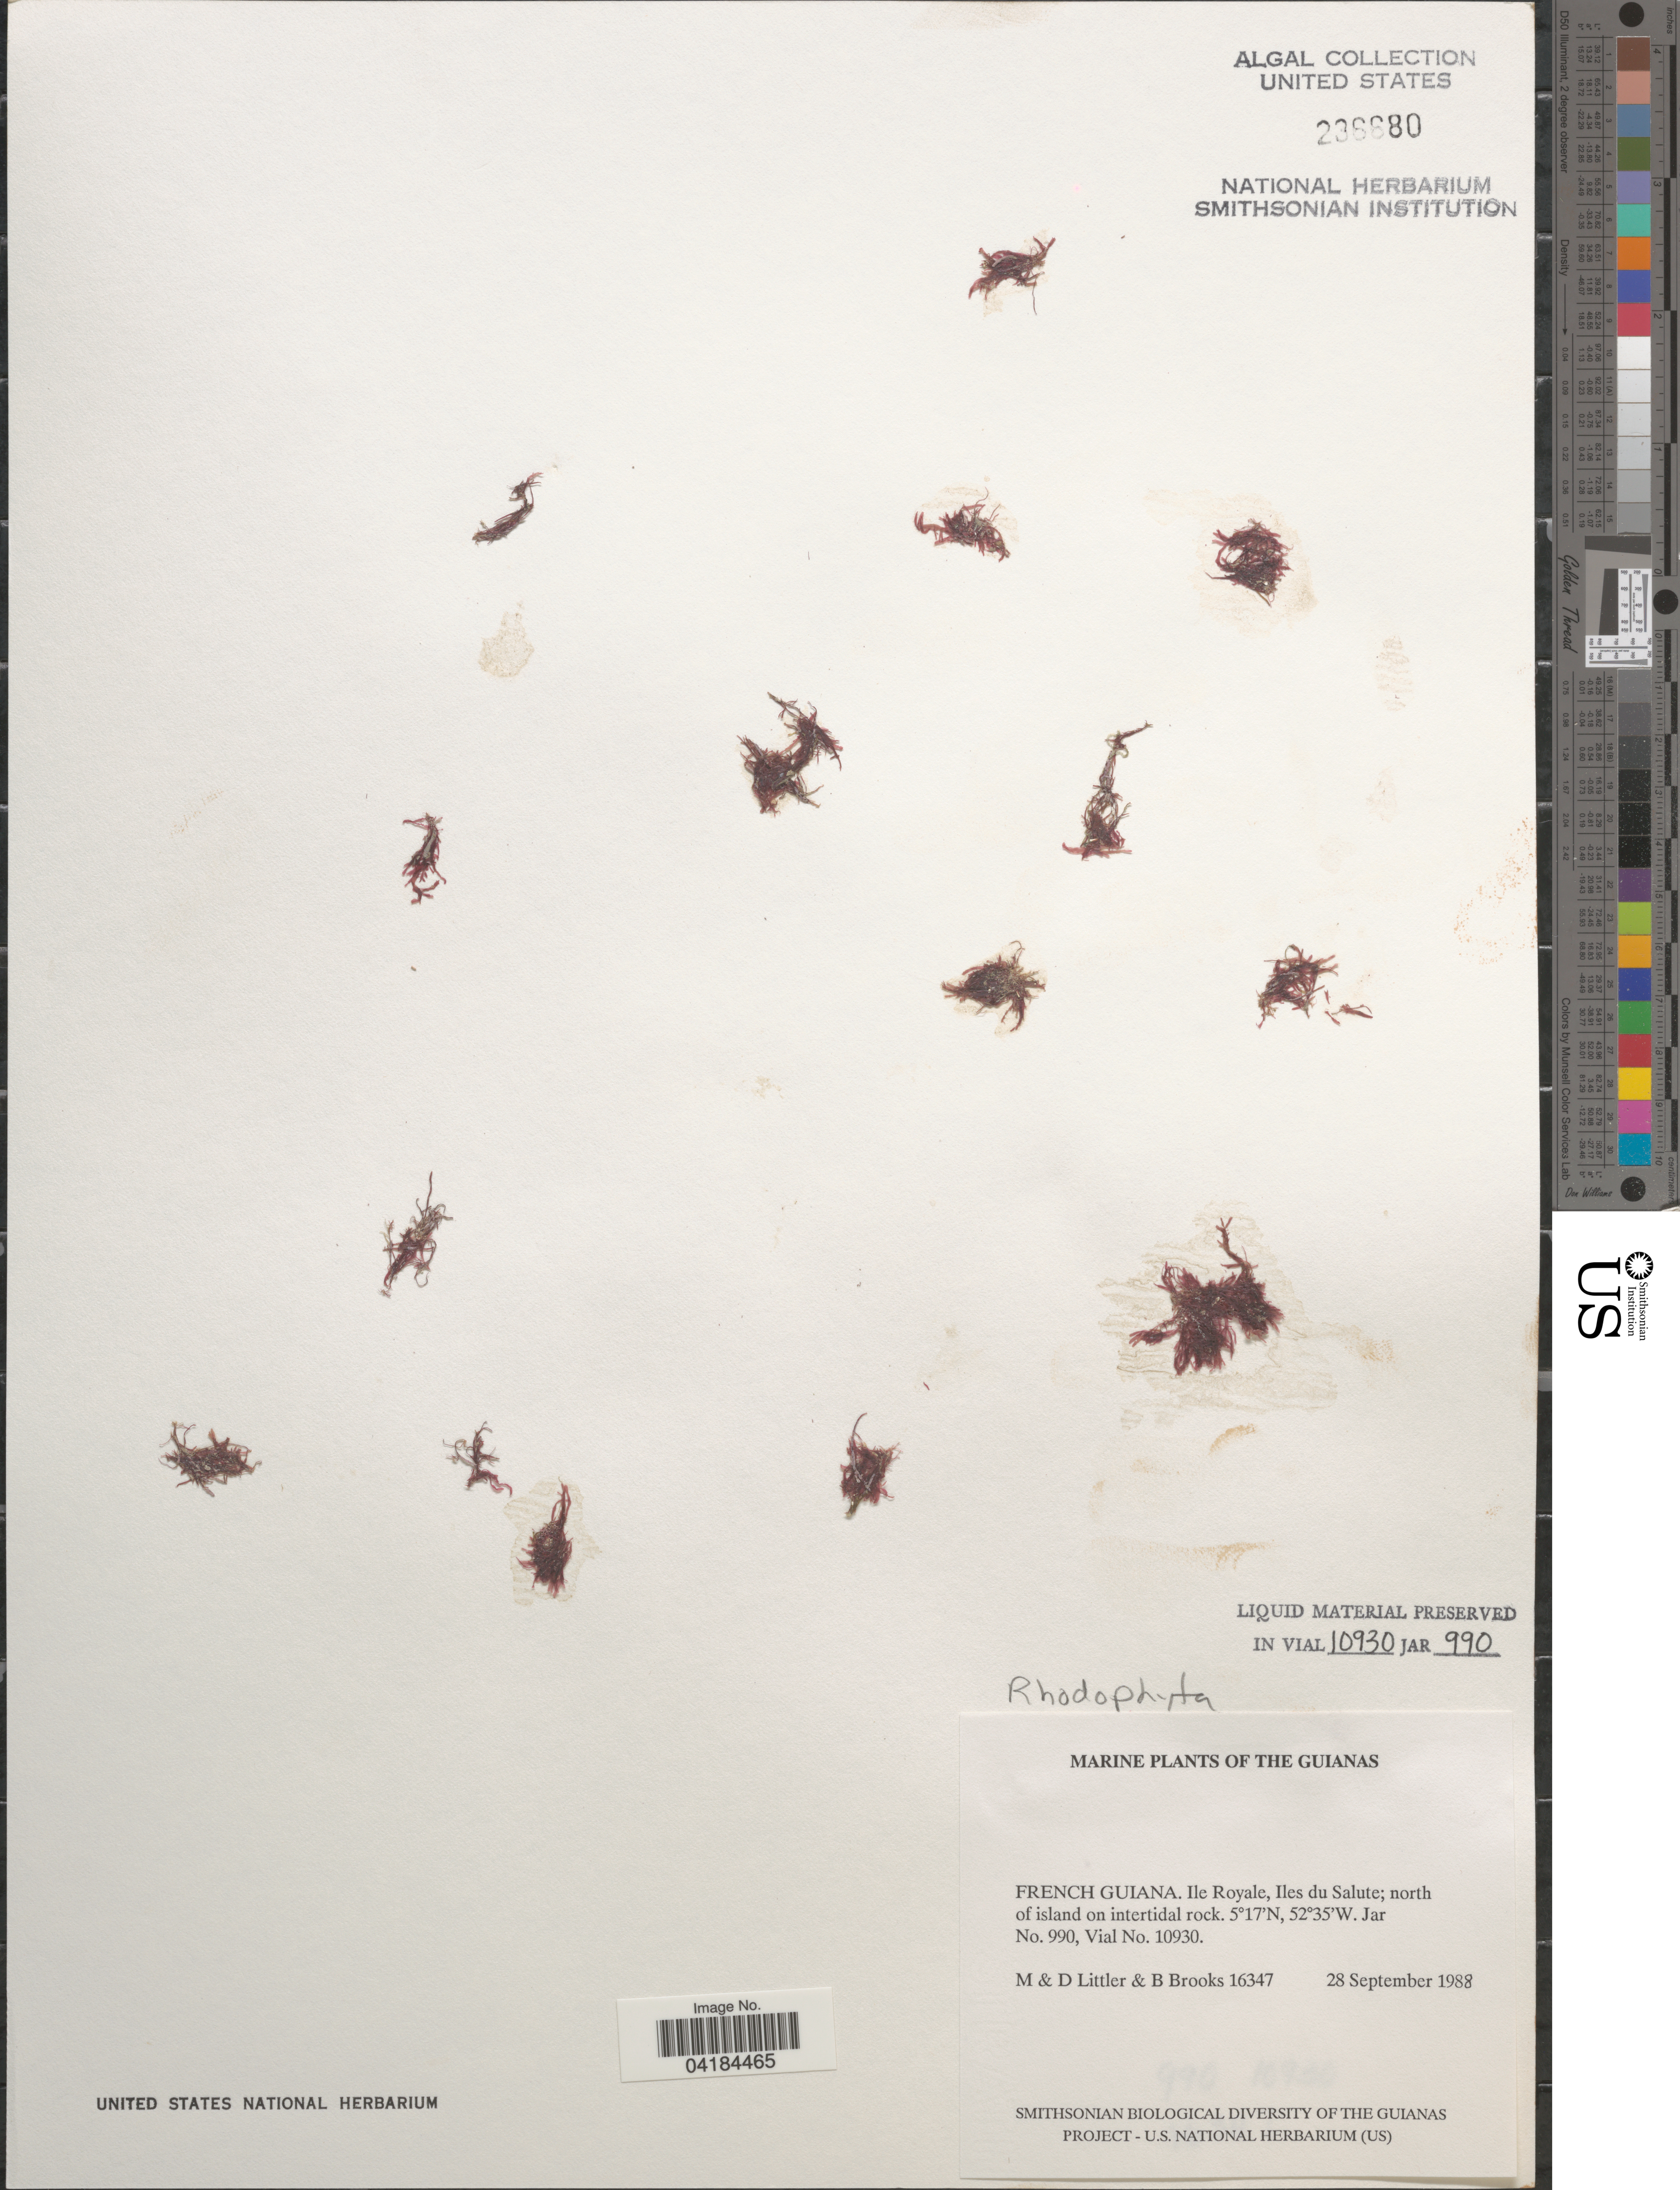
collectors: M. Littler, D. S. Littler & B. Brooks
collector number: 16347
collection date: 1988-09-28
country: French Guiana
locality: The Guianas. Ile Royale, Iles du Salute; north of island on intertidal rock.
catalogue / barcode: US 236680